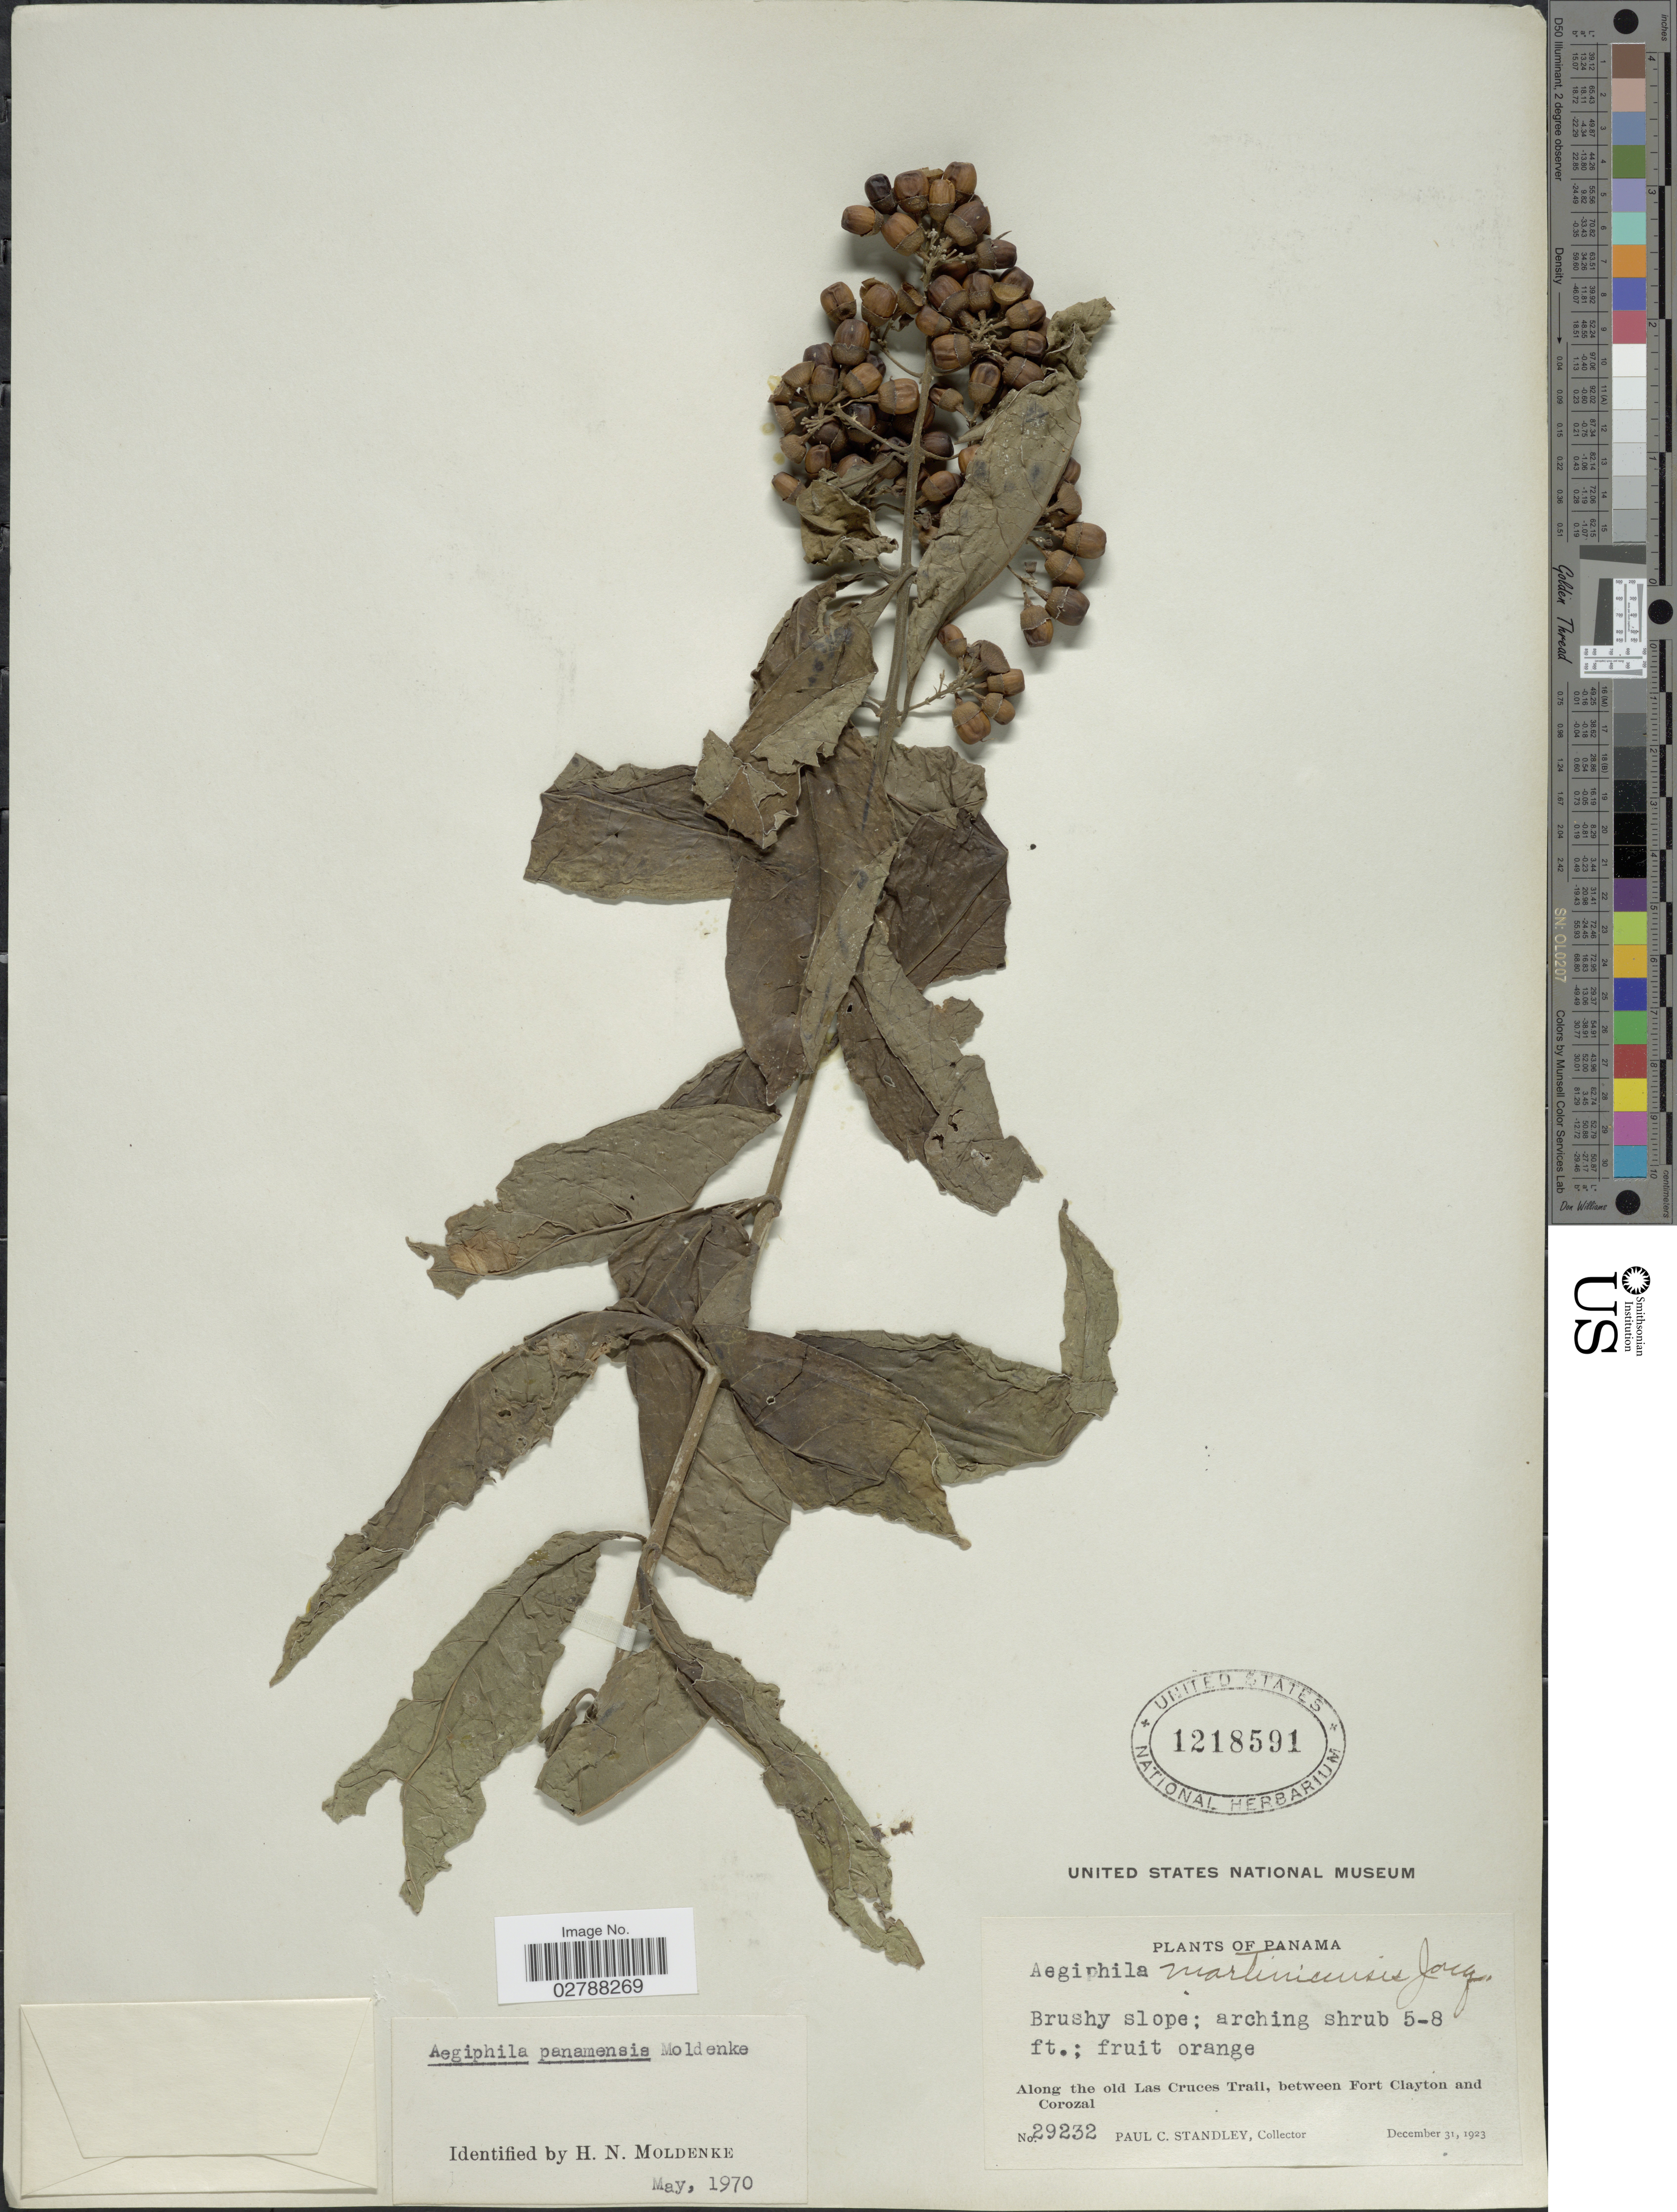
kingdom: Plantae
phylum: Tracheophyta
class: Magnoliopsida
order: Lamiales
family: Lamiaceae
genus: Aegiphila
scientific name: Aegiphila panamensis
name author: Moldenke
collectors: P. C. Standley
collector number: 29232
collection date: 1923-12-31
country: Panama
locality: Along the old Las Cruces Trail, between Fort Clayton and Corozal.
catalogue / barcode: US 1218591